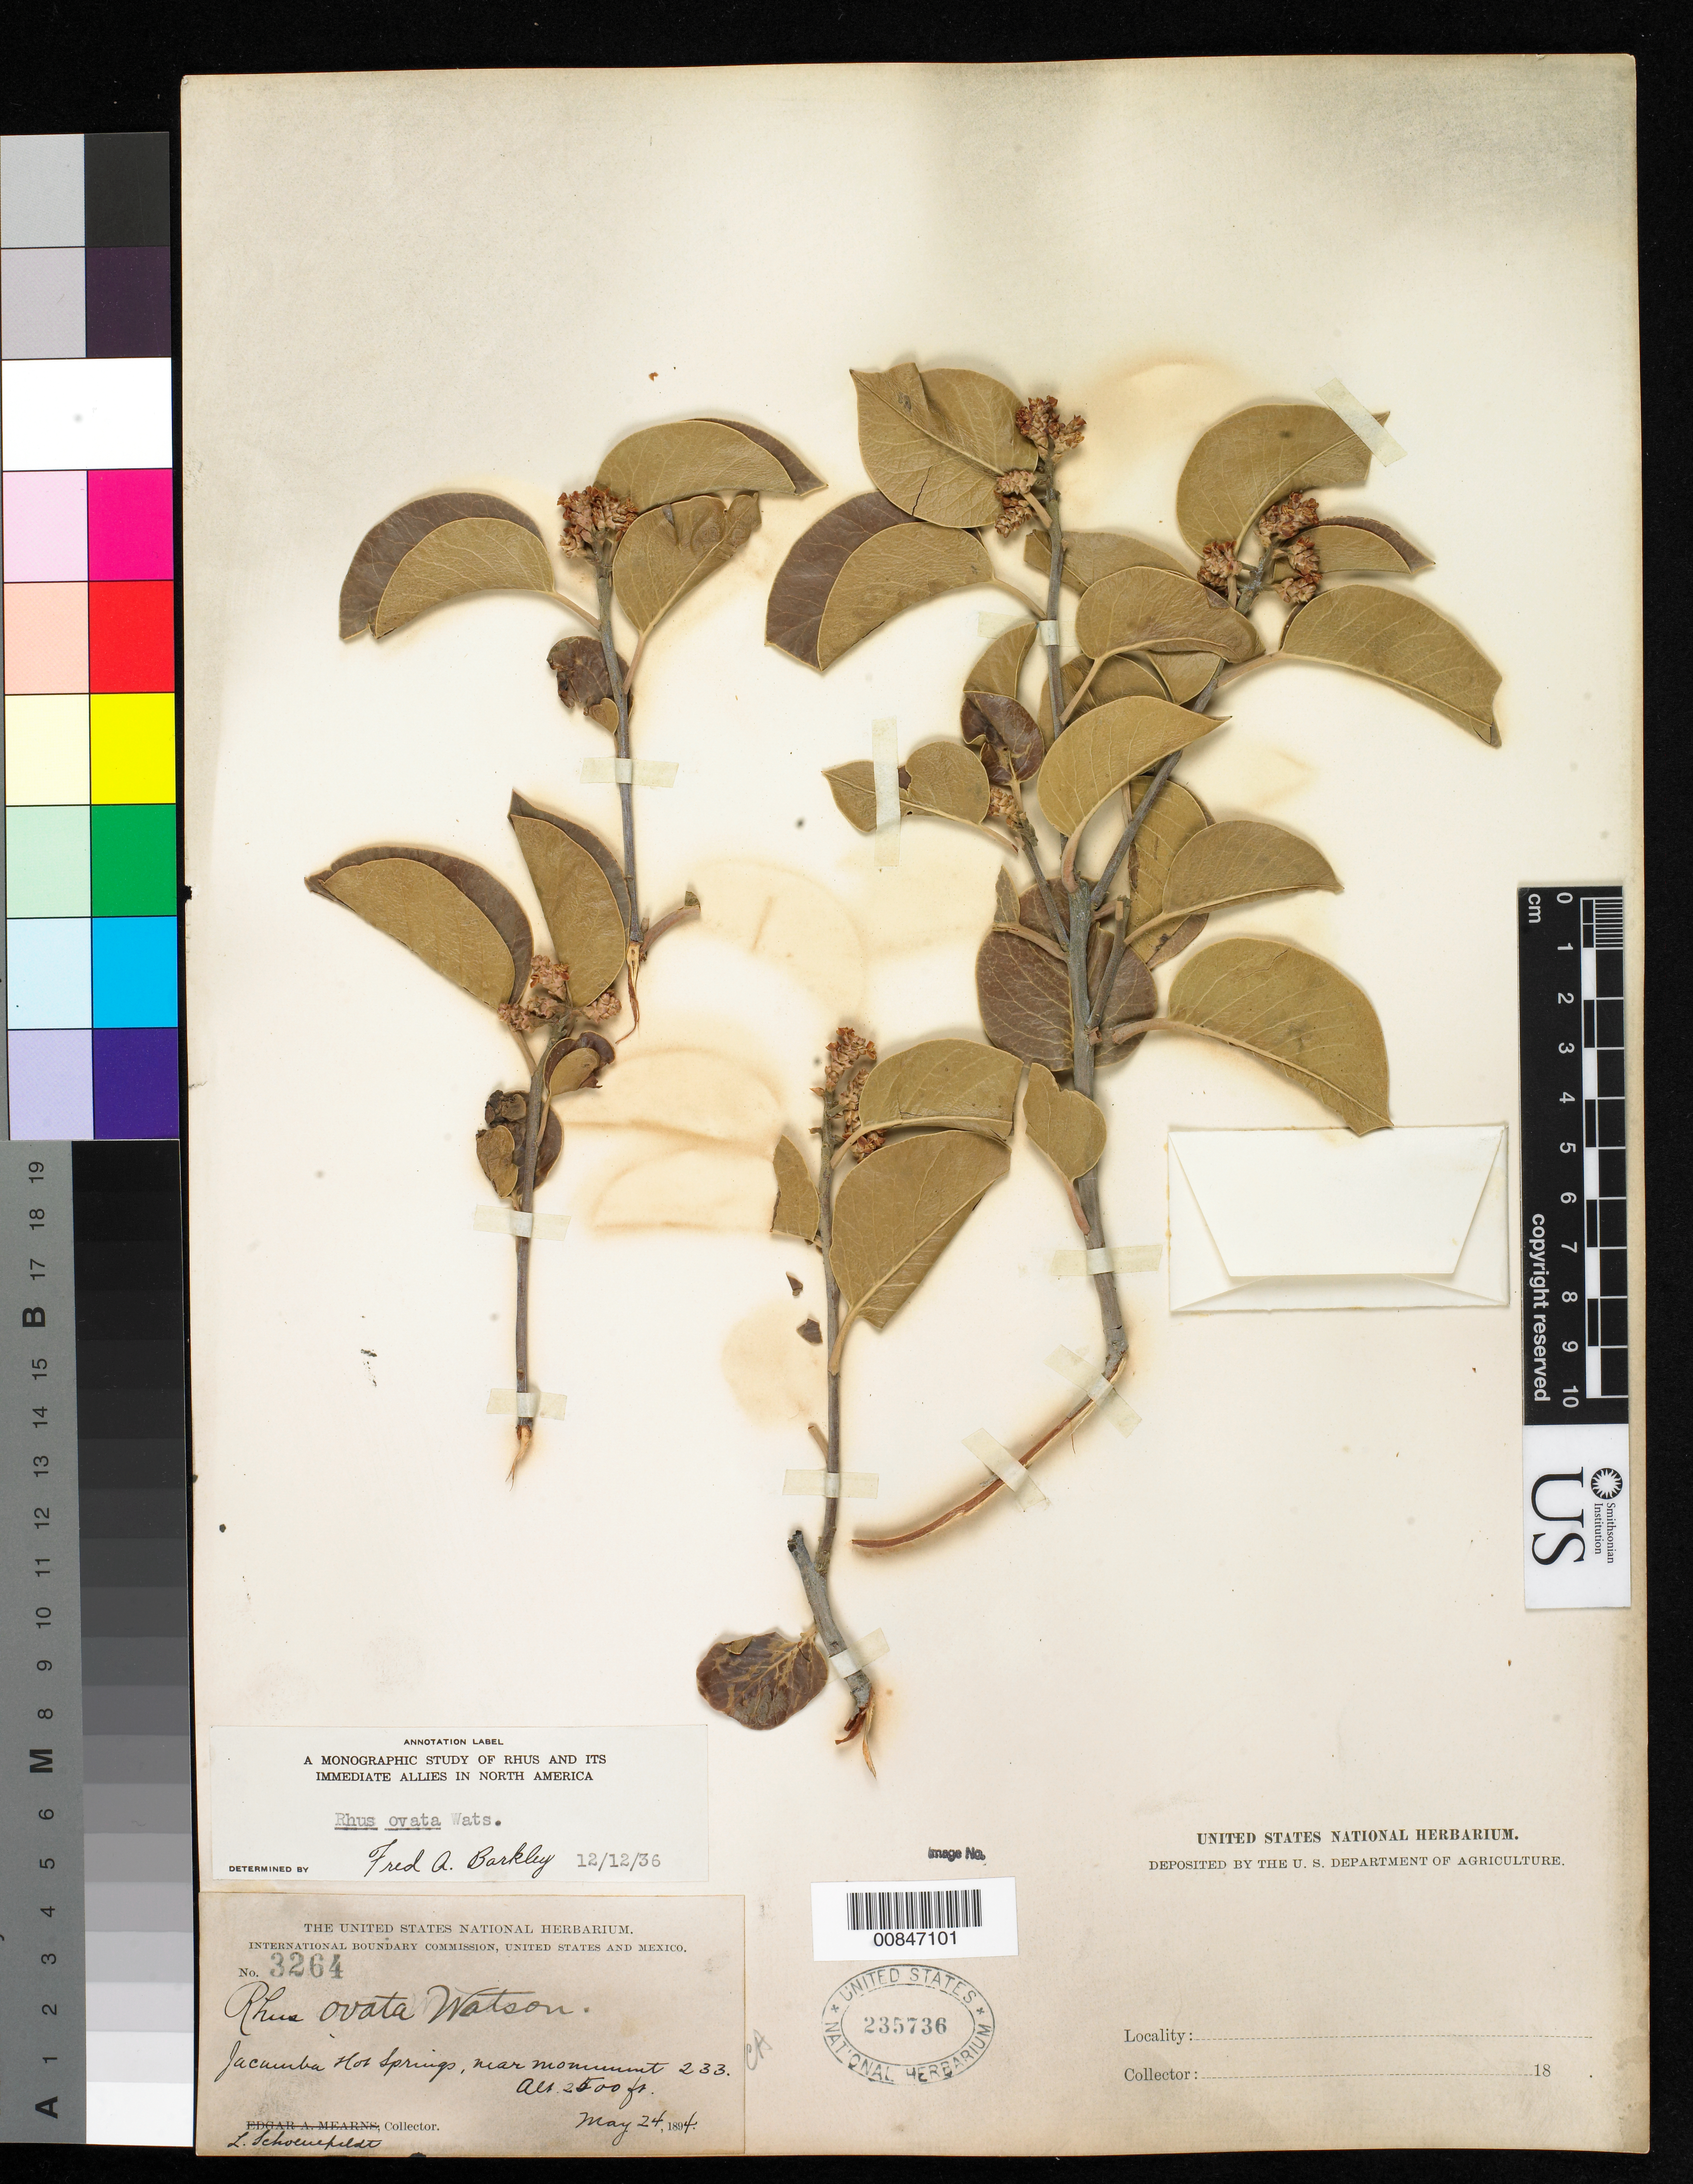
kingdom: Plantae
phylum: Tracheophyta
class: Magnoliopsida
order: Sapindales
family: Anacardiaceae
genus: Rhus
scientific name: Rhus ovata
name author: S. Watson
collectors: L. Schoenfeldt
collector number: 3264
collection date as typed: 24 May 1894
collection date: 1894-05-24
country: United States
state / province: California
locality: Jacumba Hot Springs, near monument 233.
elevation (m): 762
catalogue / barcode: US 235736